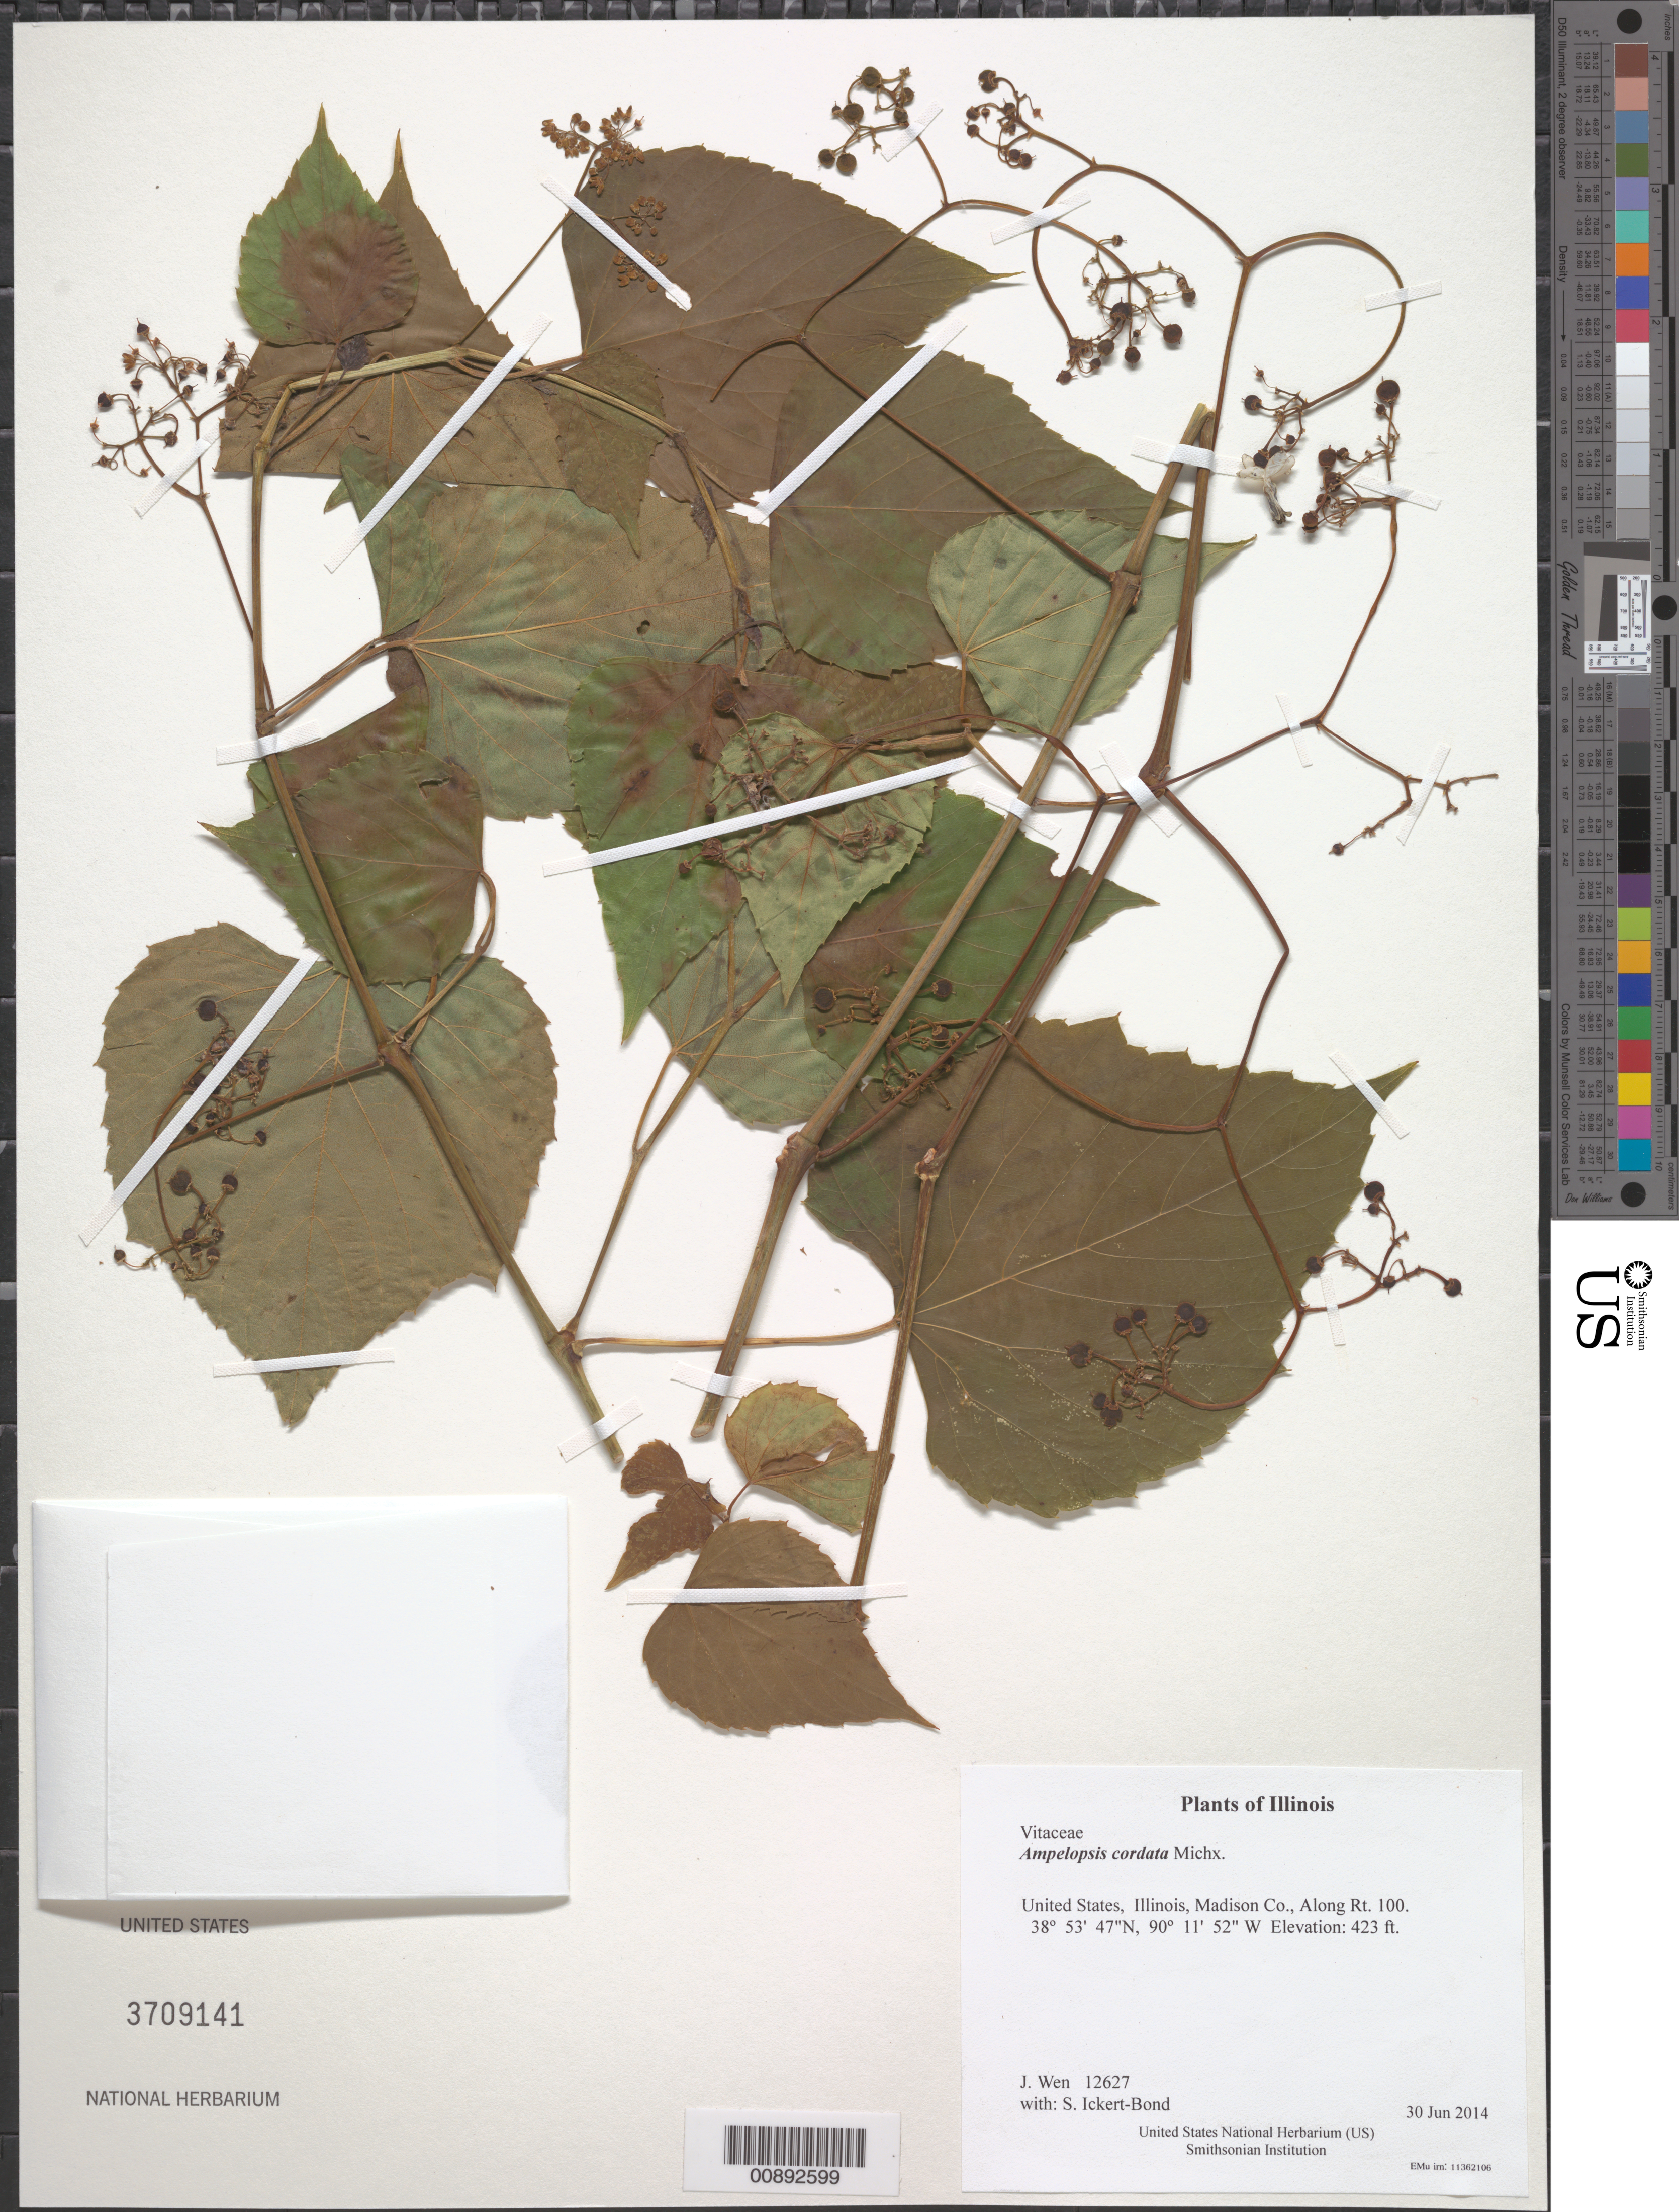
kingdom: Plantae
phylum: Tracheophyta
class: Magnoliopsida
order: Vitales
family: Vitaceae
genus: Ampelopsis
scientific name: Ampelopsis cordata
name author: Michx.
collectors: J. Wen & S. Ickert-Bond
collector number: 12627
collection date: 2014-06-30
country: United States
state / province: Illinois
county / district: Madison Co.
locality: Along Rt. 100.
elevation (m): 129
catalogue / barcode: US 3709141